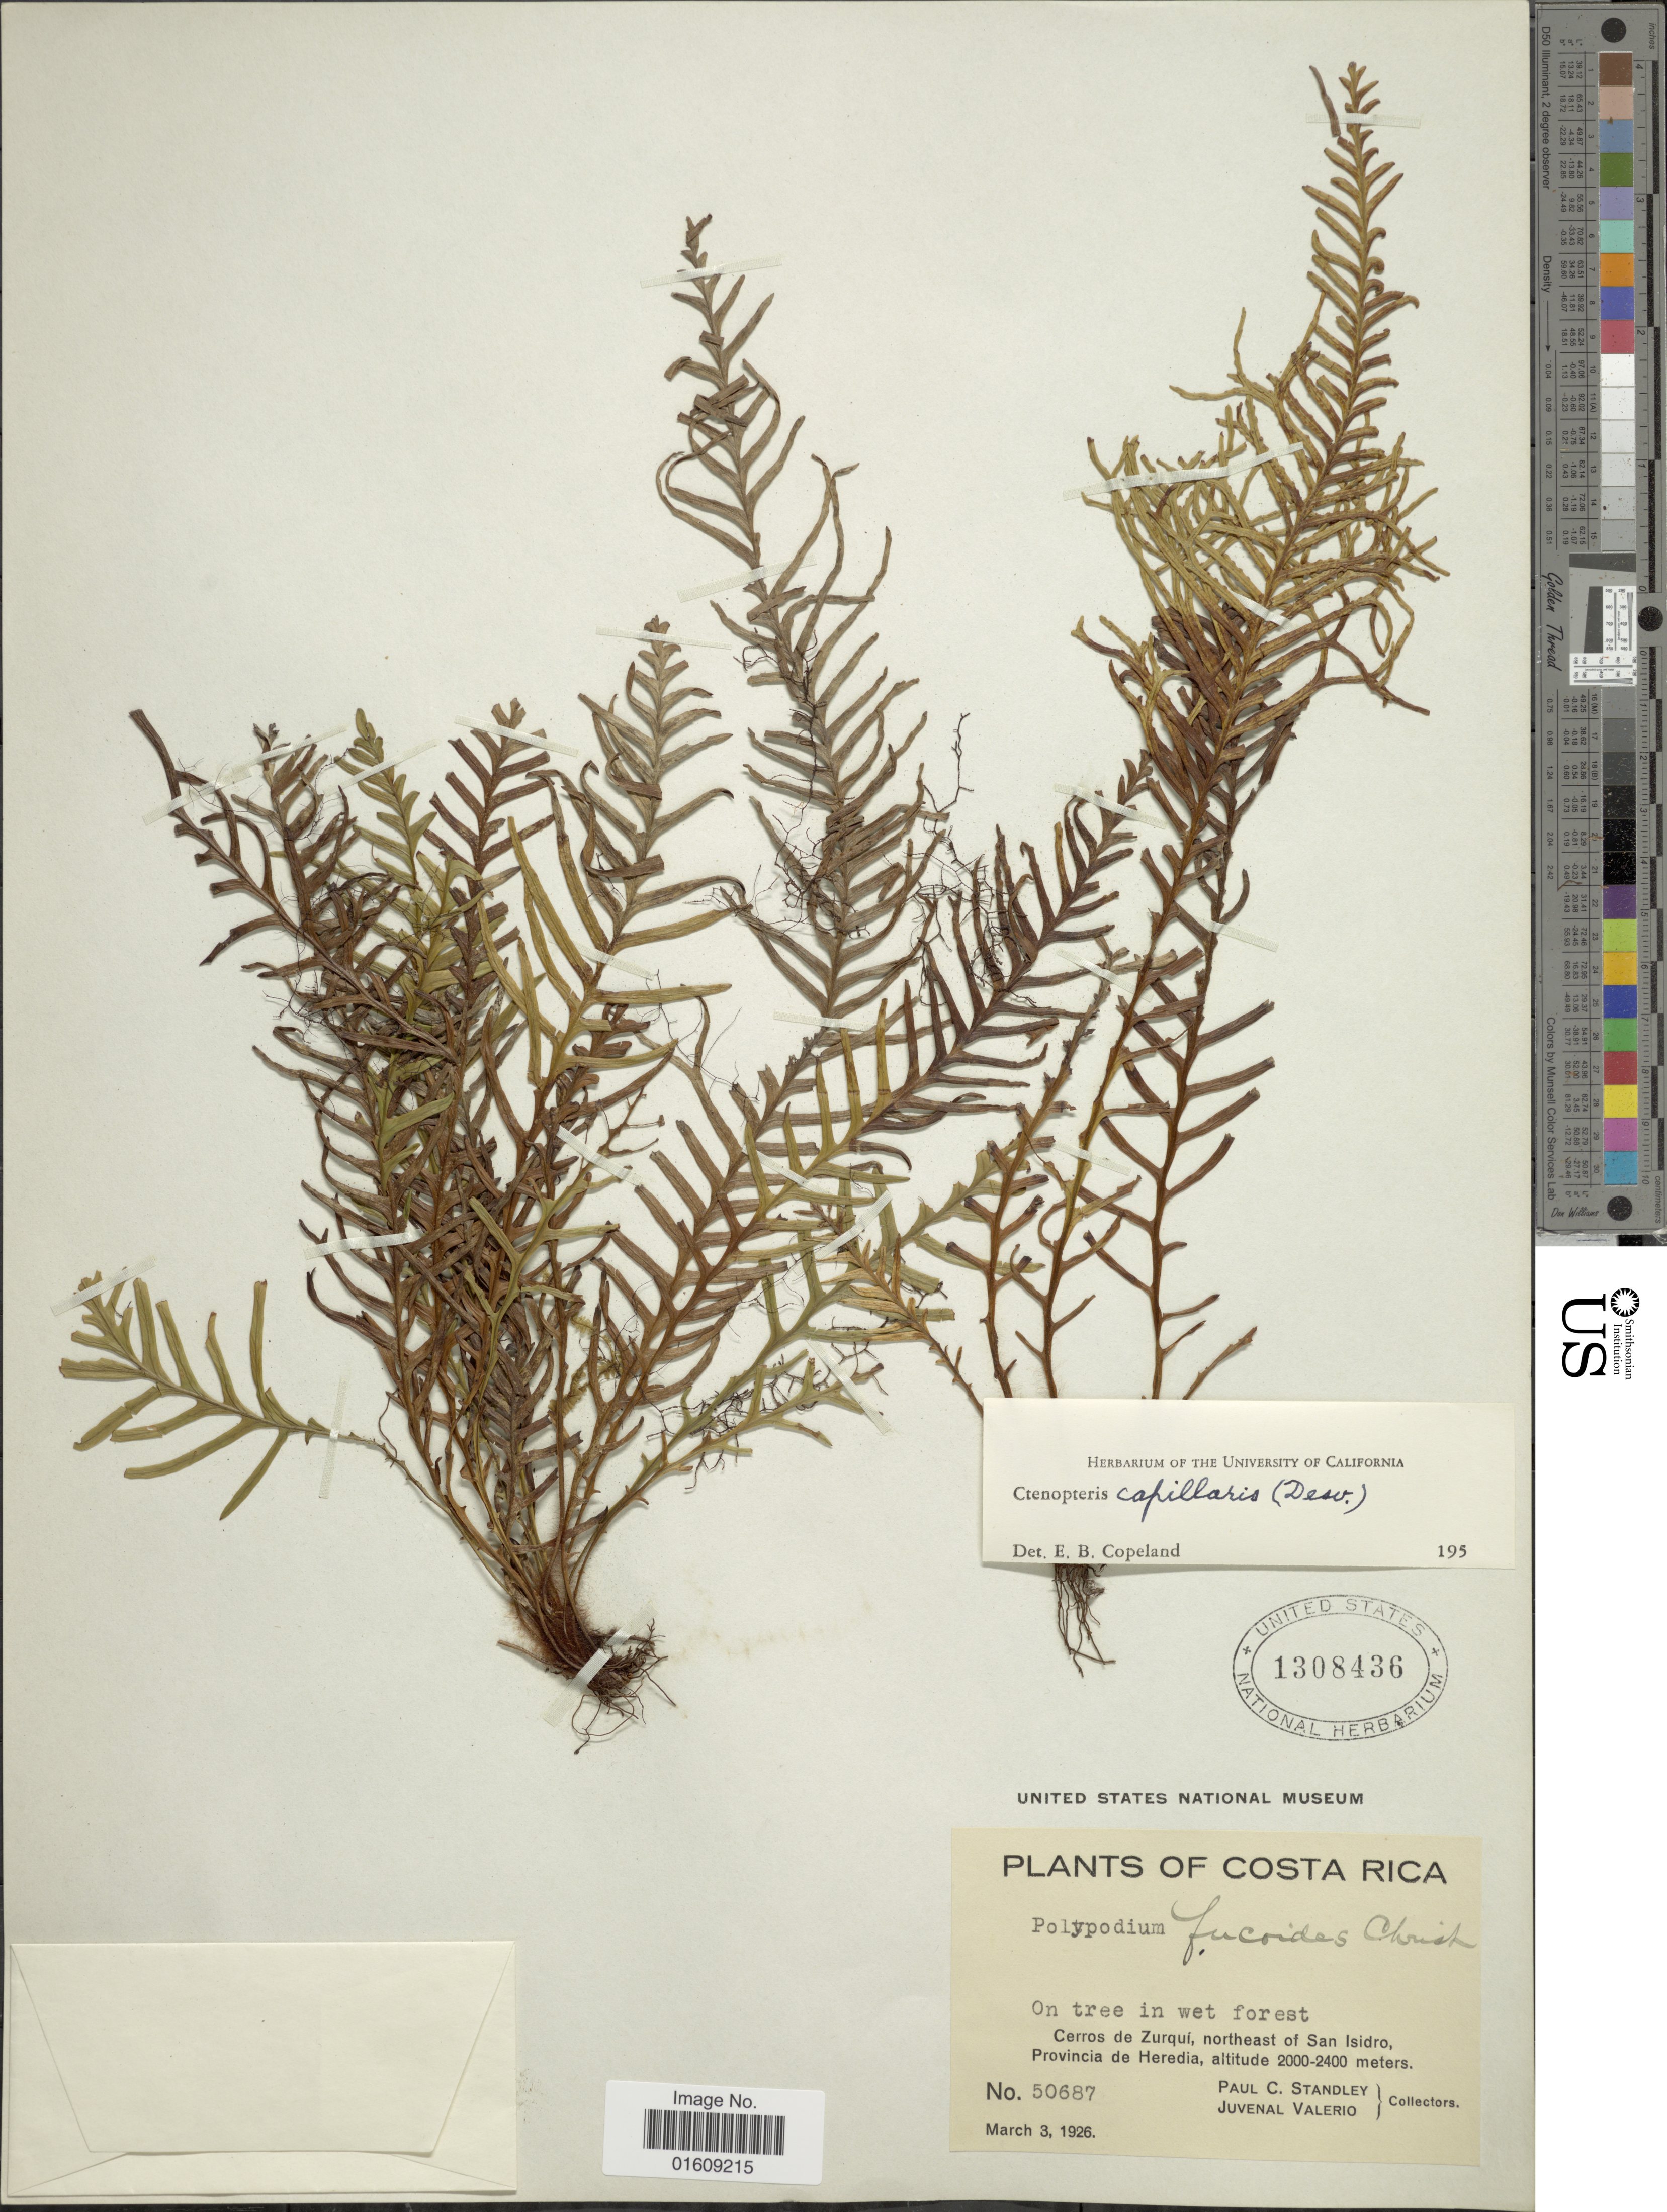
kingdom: Plantae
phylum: Tracheophyta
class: Polypodiopsida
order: Polypodiales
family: Polypodiaceae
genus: Ceradenia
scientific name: Ceradenia fucoides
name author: (Christ) L.E. Bishop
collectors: P. C. Standley & J. Valerio R.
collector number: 50687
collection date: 1926-03-03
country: Costa Rica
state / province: Heredia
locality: Costa Rica, Cerros de Zurquí, northeast of San Isidro, Provincia de Heredia.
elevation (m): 2000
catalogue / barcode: US 1308436